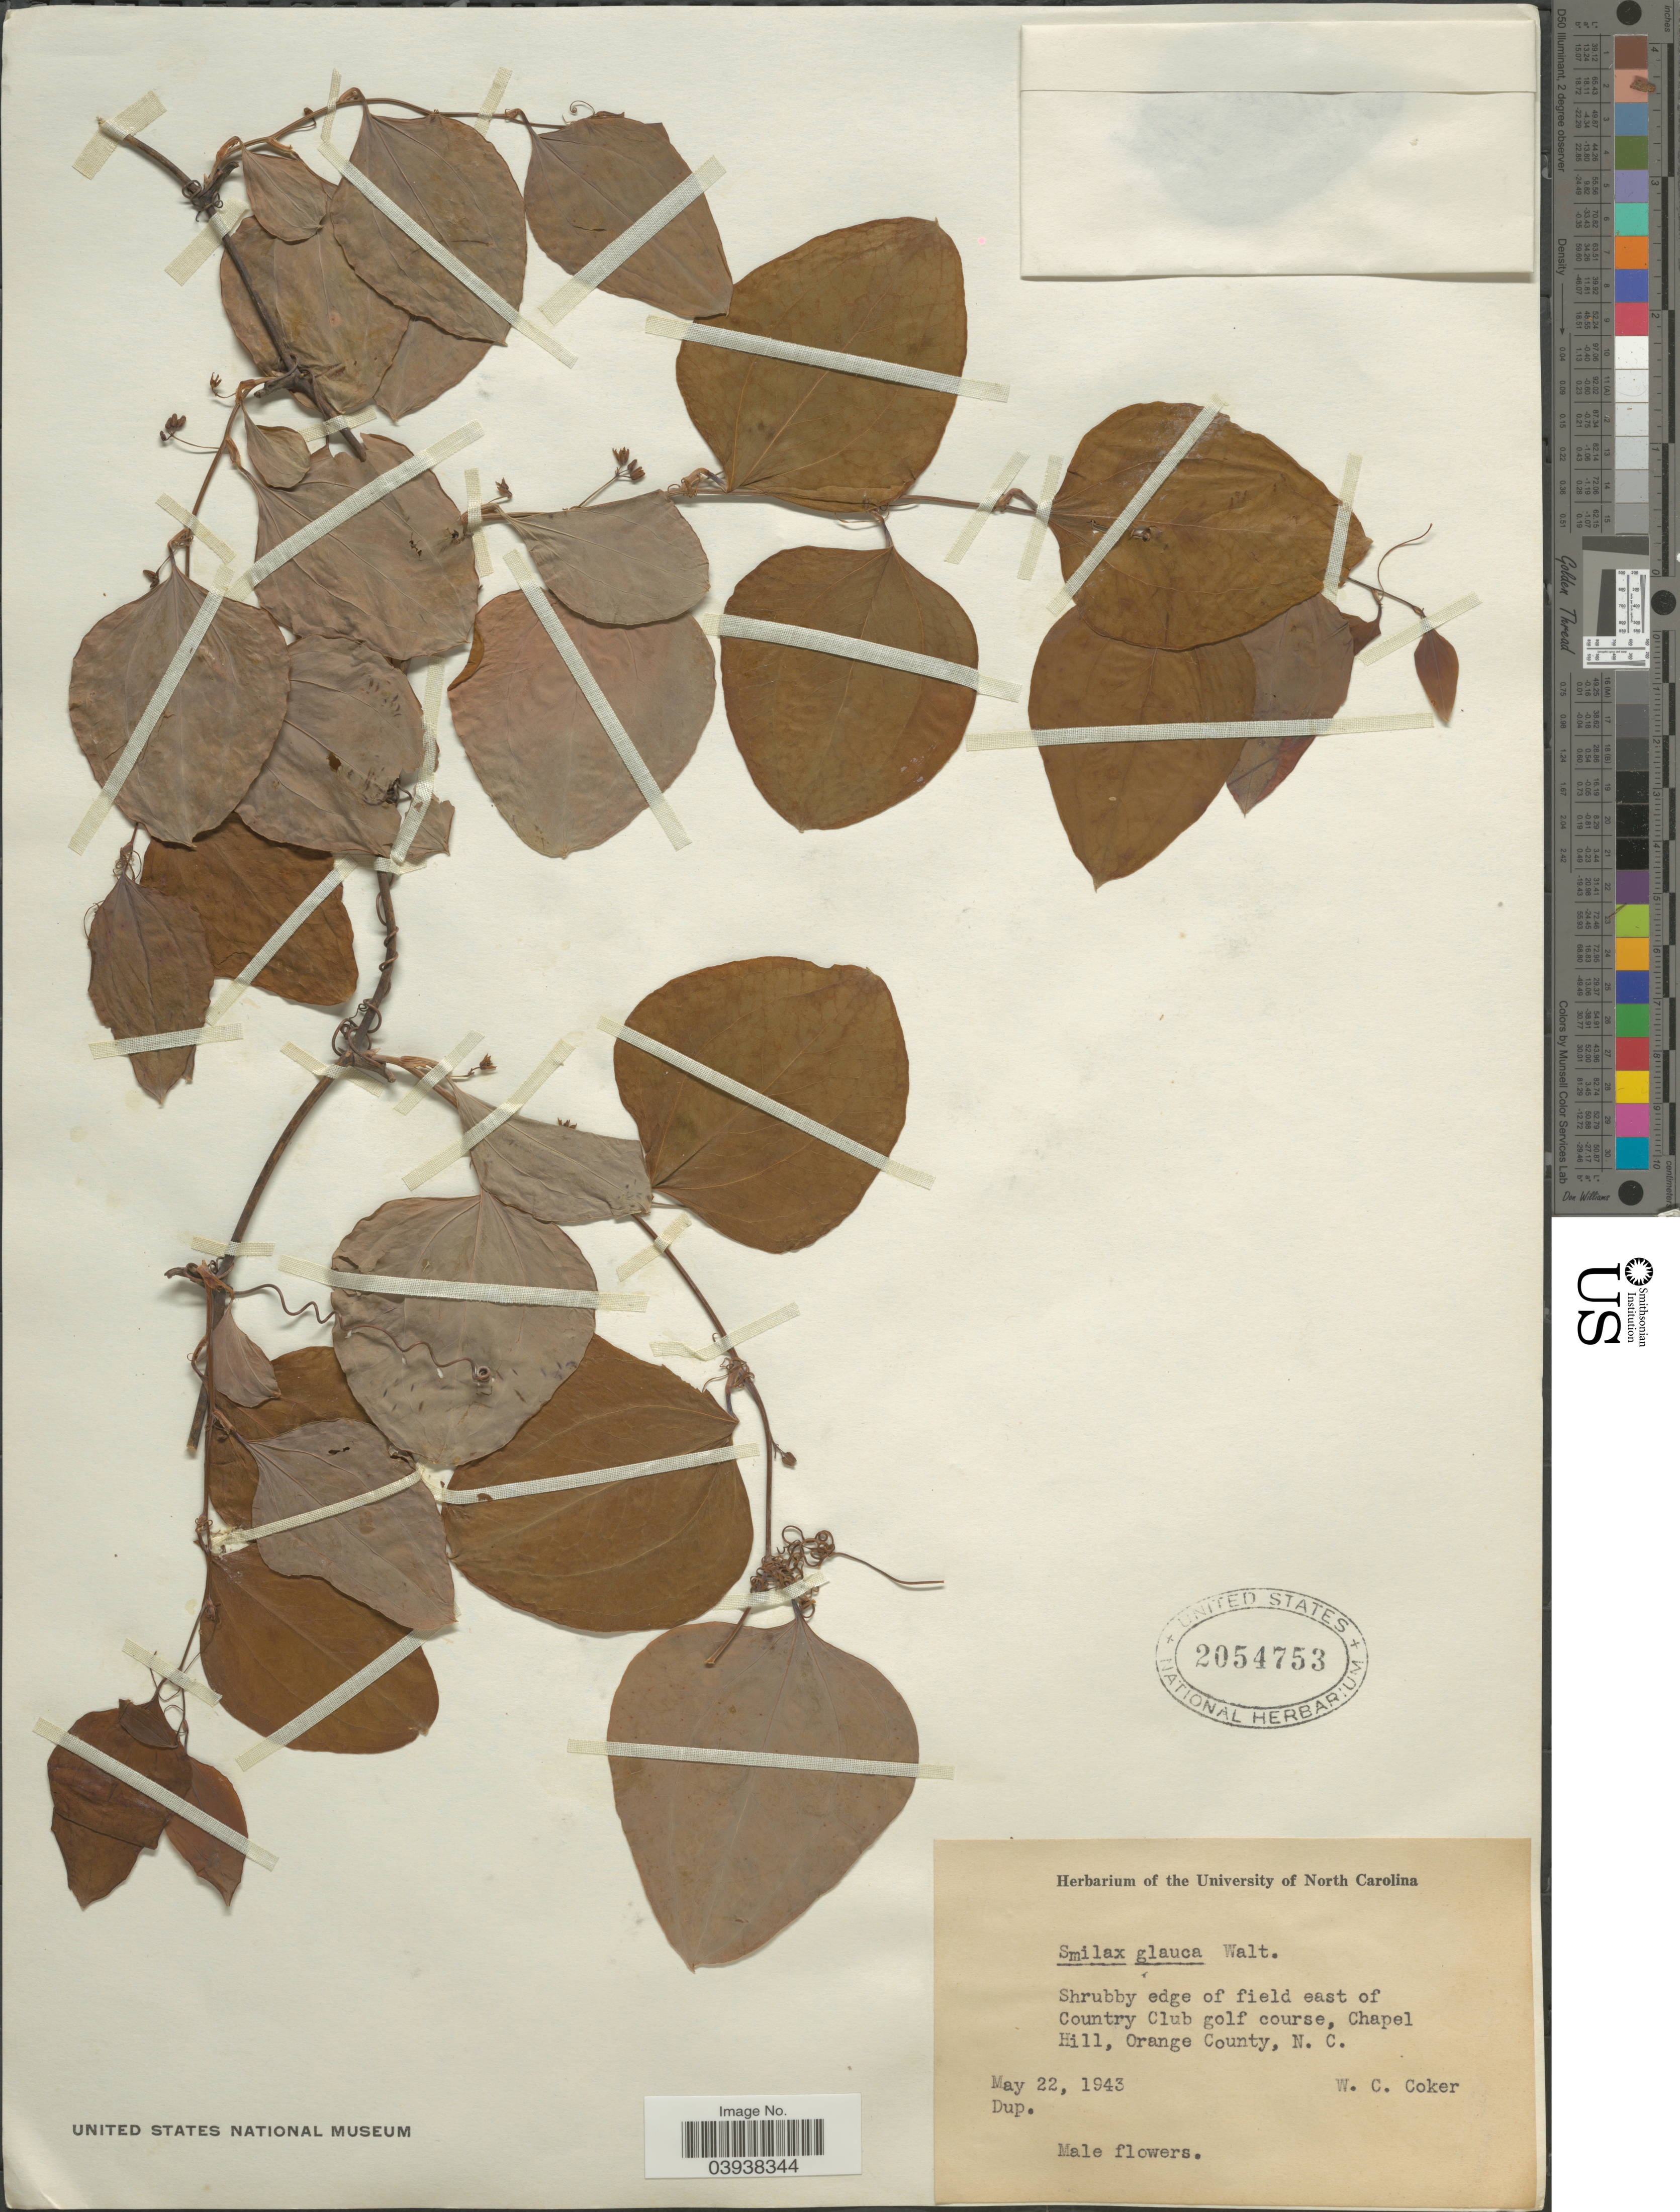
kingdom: Plantae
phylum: Tracheophyta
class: Liliopsida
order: Liliales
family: Smilacaceae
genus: Smilax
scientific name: Smilax glauca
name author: Walter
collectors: W. Coker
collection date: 1943-05-22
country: United States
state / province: North Carolina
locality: Shrubby edge of field east of Country Club golf course, Chapel Hill, Orange County.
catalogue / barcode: US 2054753